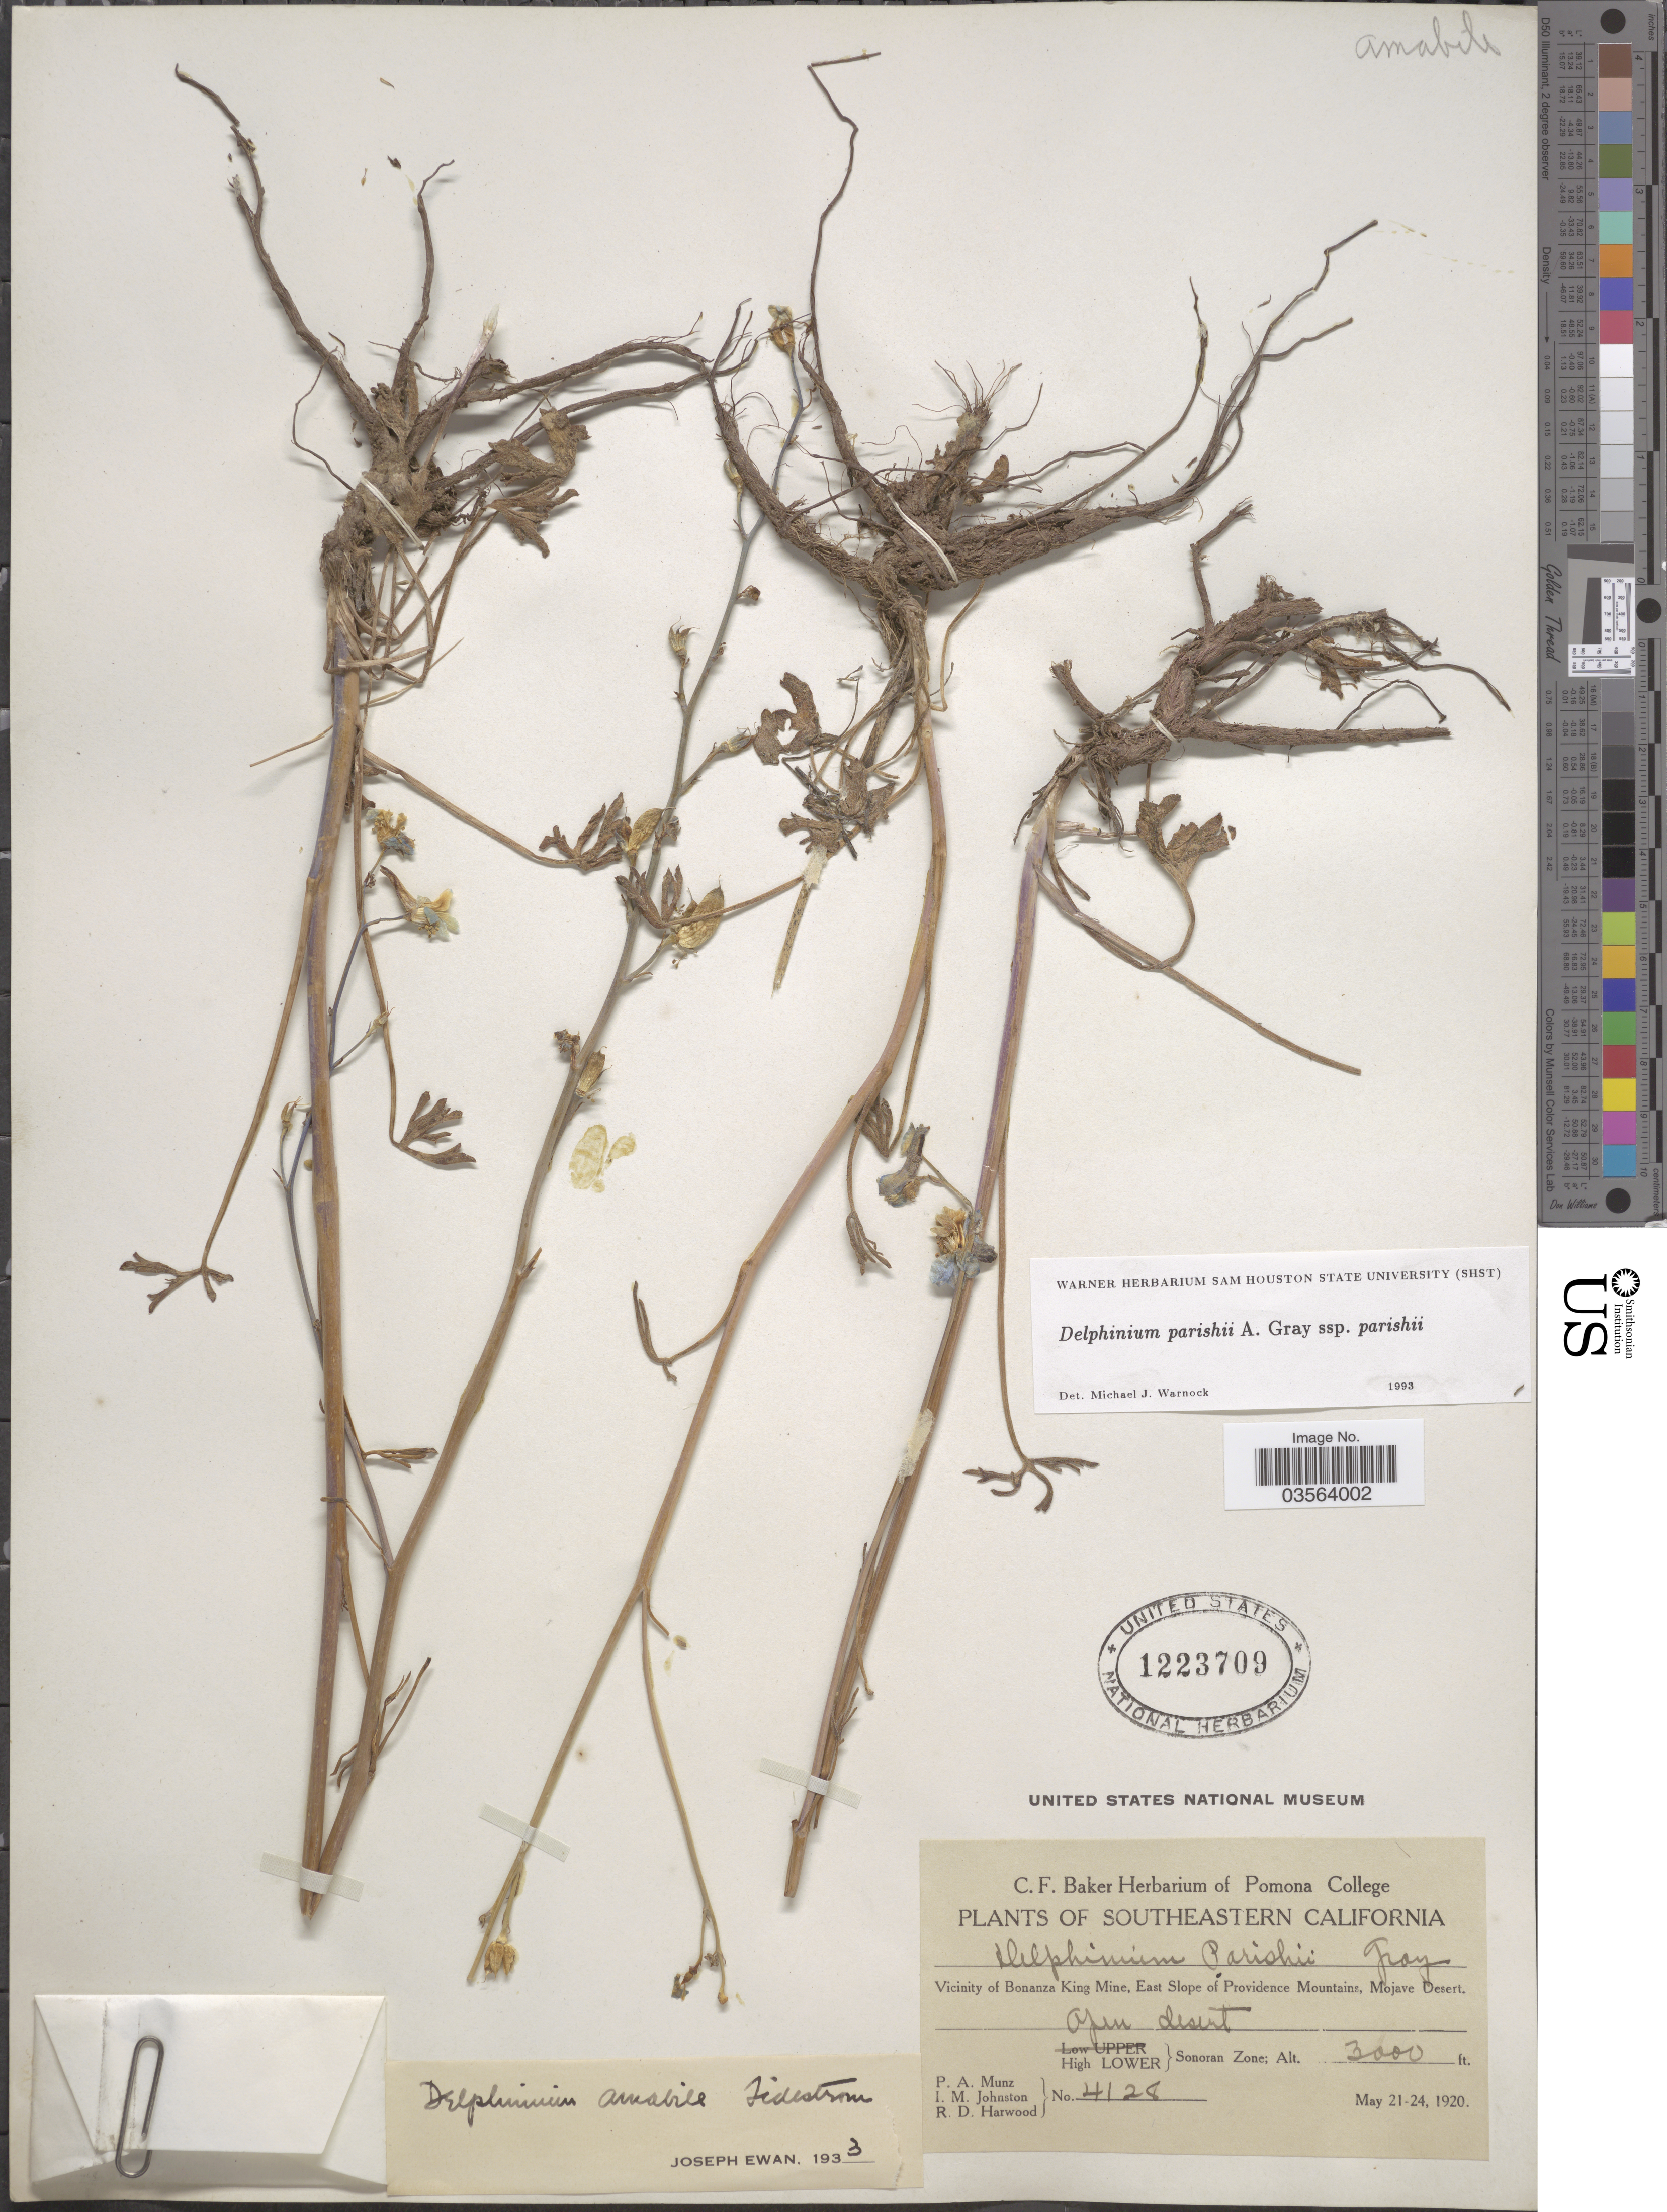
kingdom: Plantae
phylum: Tracheophyta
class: Magnoliopsida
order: Ranunculales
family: Ranunculaceae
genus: Delphinium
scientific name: Delphinium parishii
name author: A. Gray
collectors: P. A. Munz, I.M. Johnston & R. Harwood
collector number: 4128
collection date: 1920-05-21/1920-05-24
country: United States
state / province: California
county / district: San Bernardino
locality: Southeastern California. Vicinity of Bonanza King Mine, East Slope of Providence Mountains, Mojave Desert. High Lower Sonoran Zone.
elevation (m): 914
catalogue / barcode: US 1223709